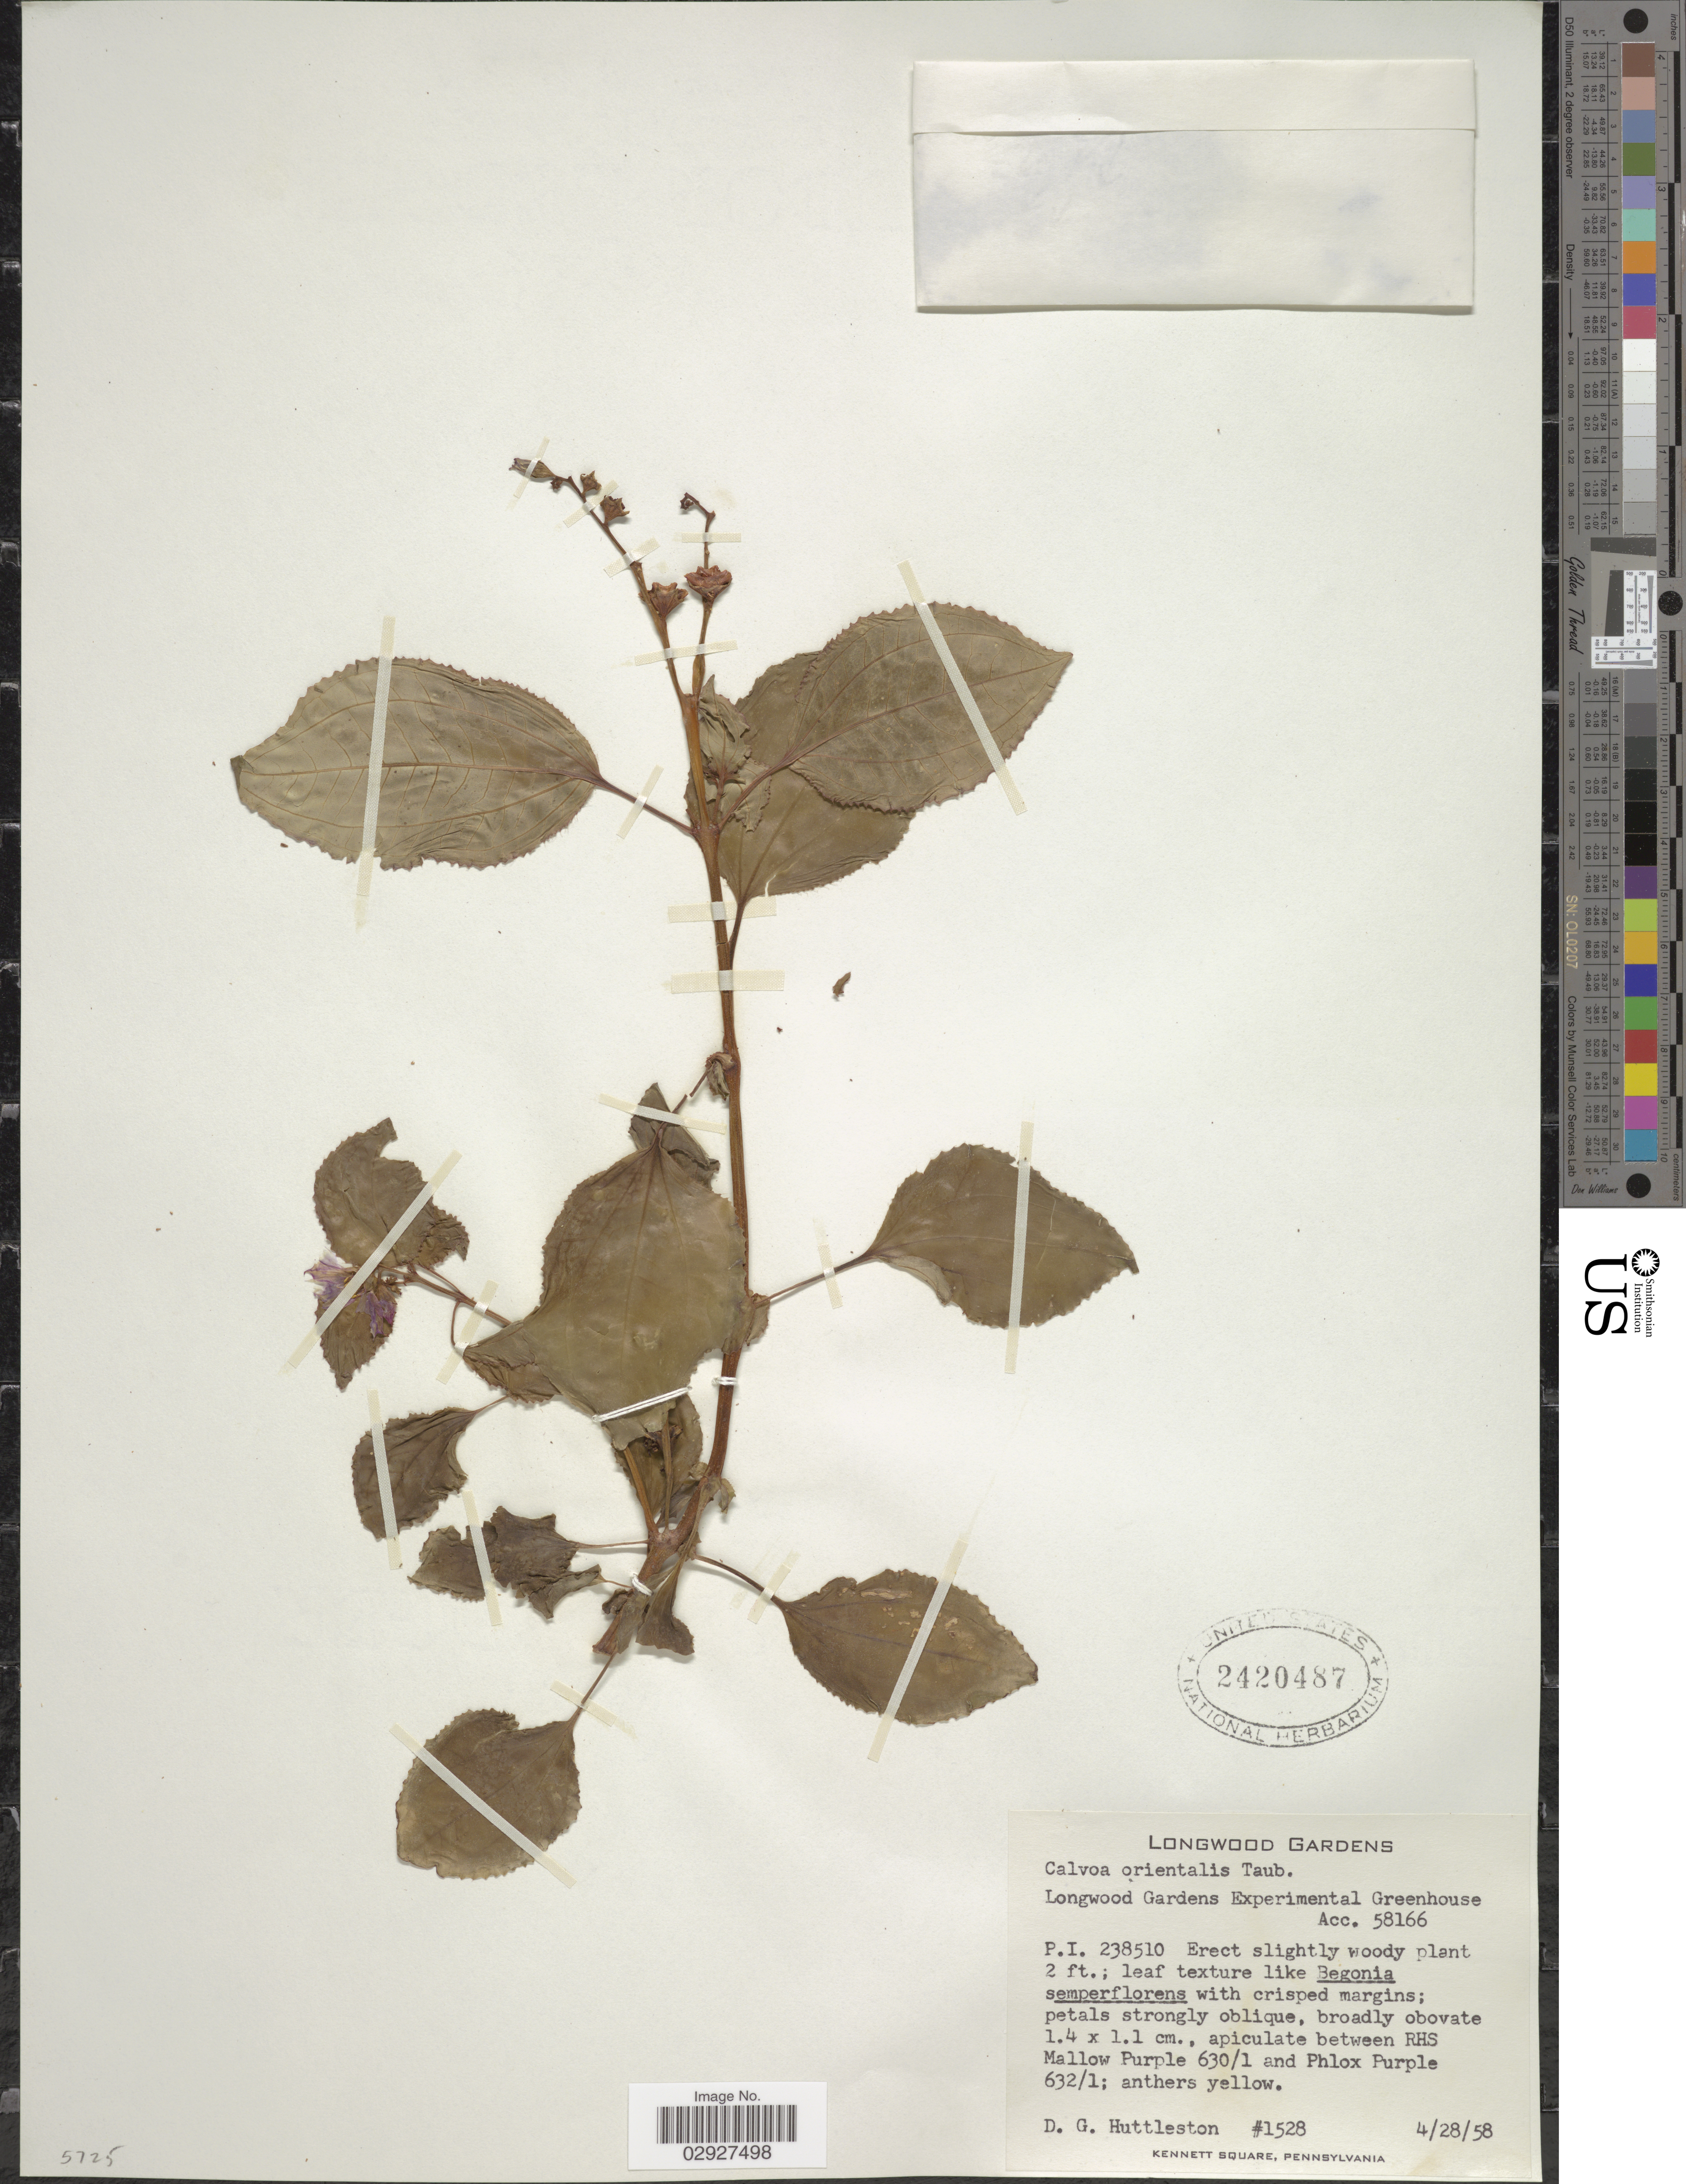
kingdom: Plantae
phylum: Tracheophyta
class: Magnoliopsida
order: Myrtales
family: Melastomataceae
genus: Calvoa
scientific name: Calvoa orientalis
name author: Taub.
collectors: D. G. Huttleston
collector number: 1528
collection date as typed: Transcribed d/m/y: 28/4/58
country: United States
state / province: Pennsylvania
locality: Longwood Gardens. Longwood Gardens Experimental Greenhouse.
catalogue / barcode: US 2420487